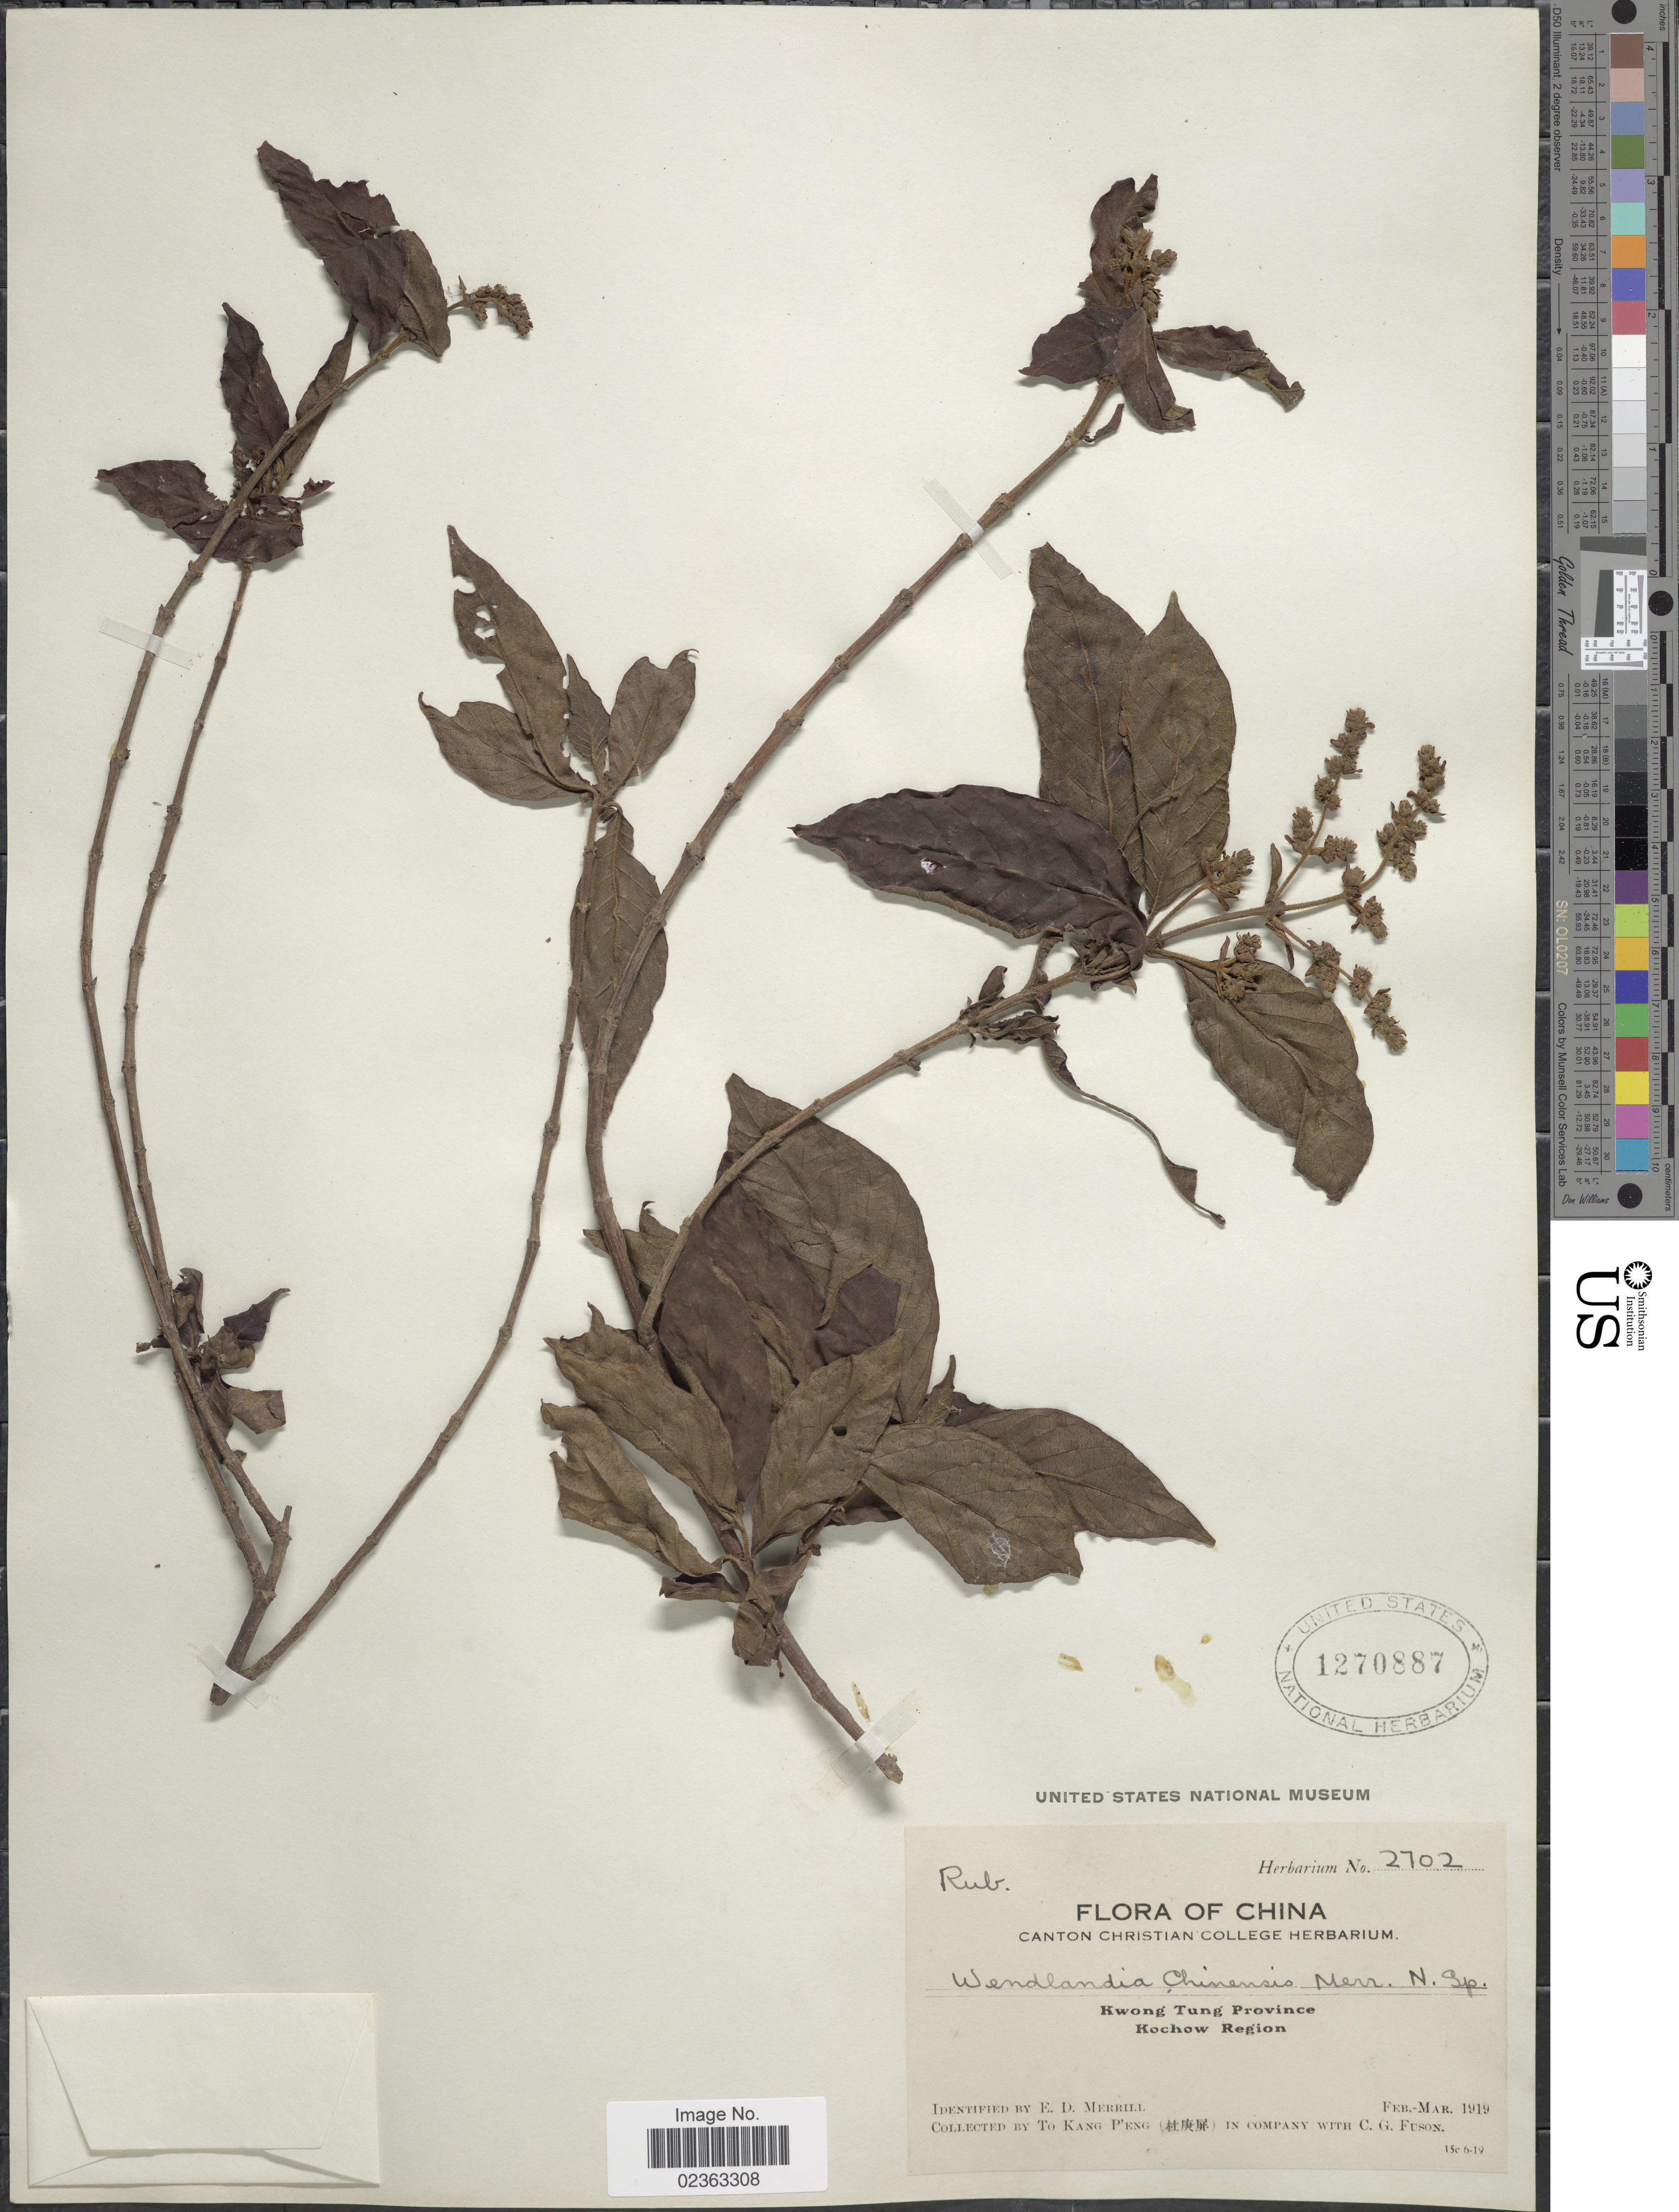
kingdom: Plantae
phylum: Tracheophyta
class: Magnoliopsida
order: Gentianales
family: Rubiaceae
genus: Wendlandia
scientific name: Wendlandia chinensis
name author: Merr.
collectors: To Kang P'eng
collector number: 2702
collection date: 1919-02/1919-03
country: China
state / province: Guangdong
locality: Kwong Tung Province, Kochow Region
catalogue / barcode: US 1270887